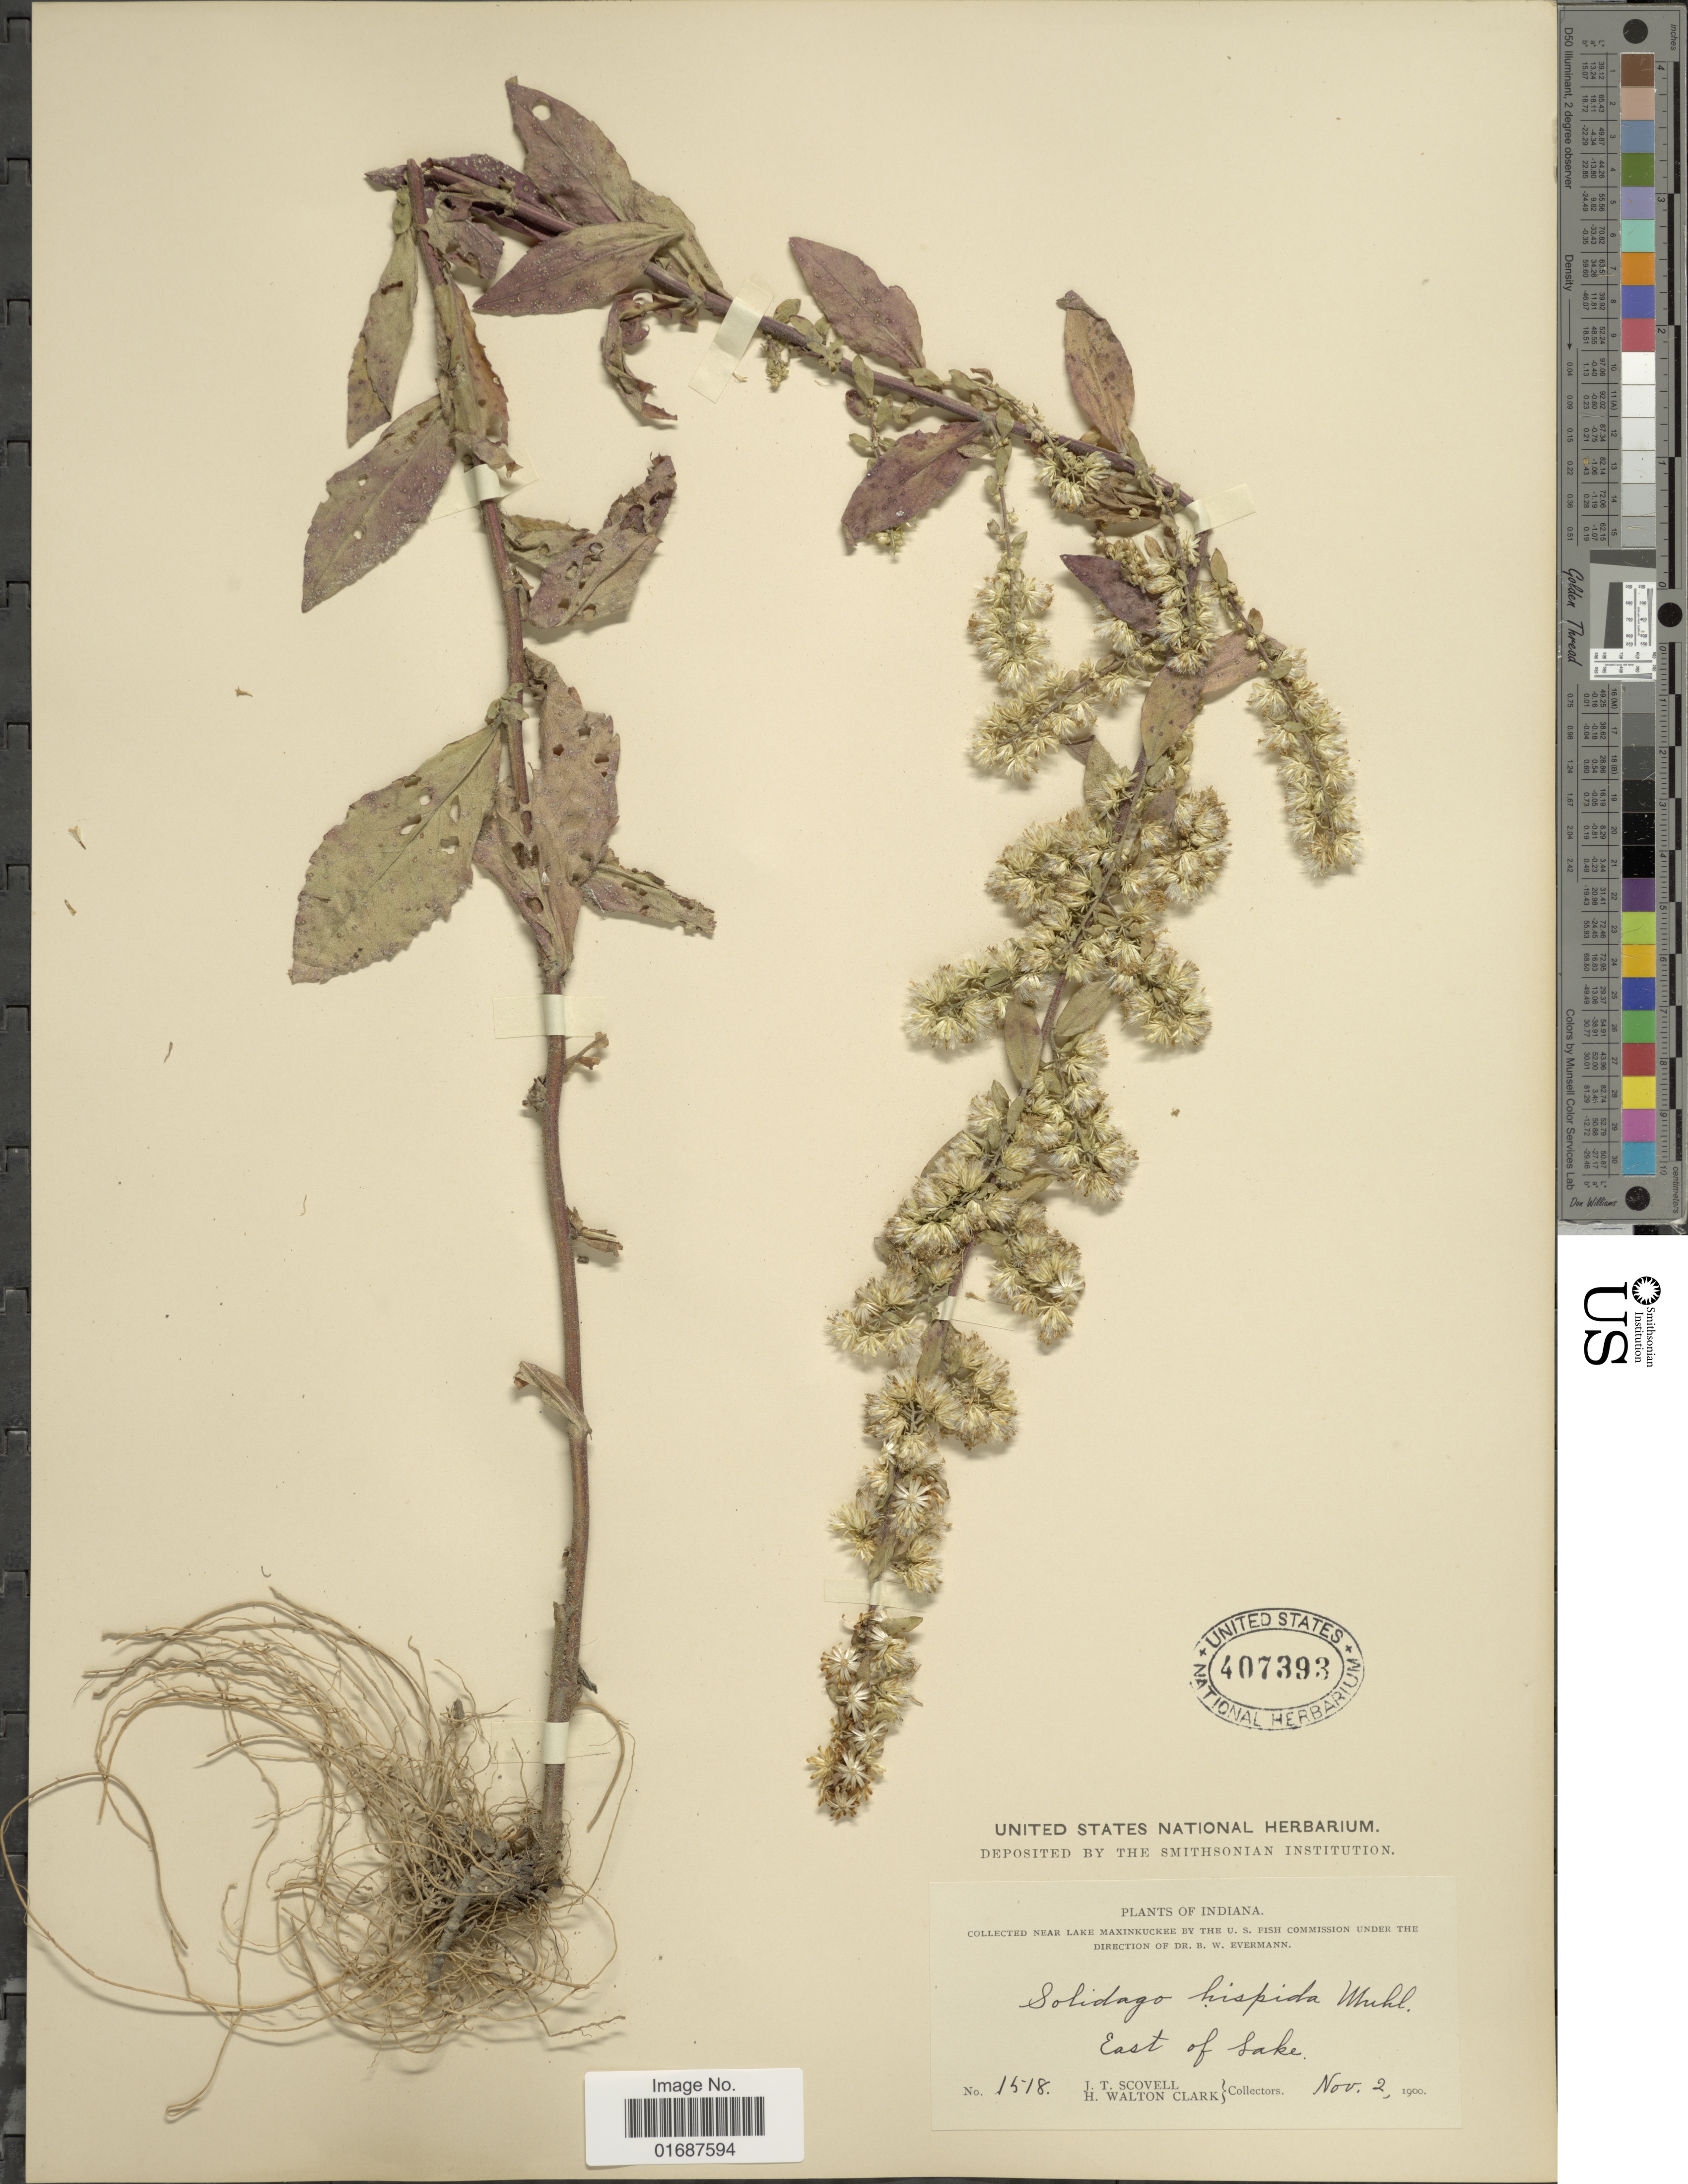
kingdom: Plantae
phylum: Tracheophyta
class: Magnoliopsida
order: Asterales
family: Asteraceae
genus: Solidago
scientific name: Solidago hispida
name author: Muhl. ex Willd.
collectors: J. T. Scovell & H. W. Clark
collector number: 1518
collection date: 1900-11-02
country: United States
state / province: Indiana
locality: Near Lake Maxinkuckee. East of Lake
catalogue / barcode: US 407393